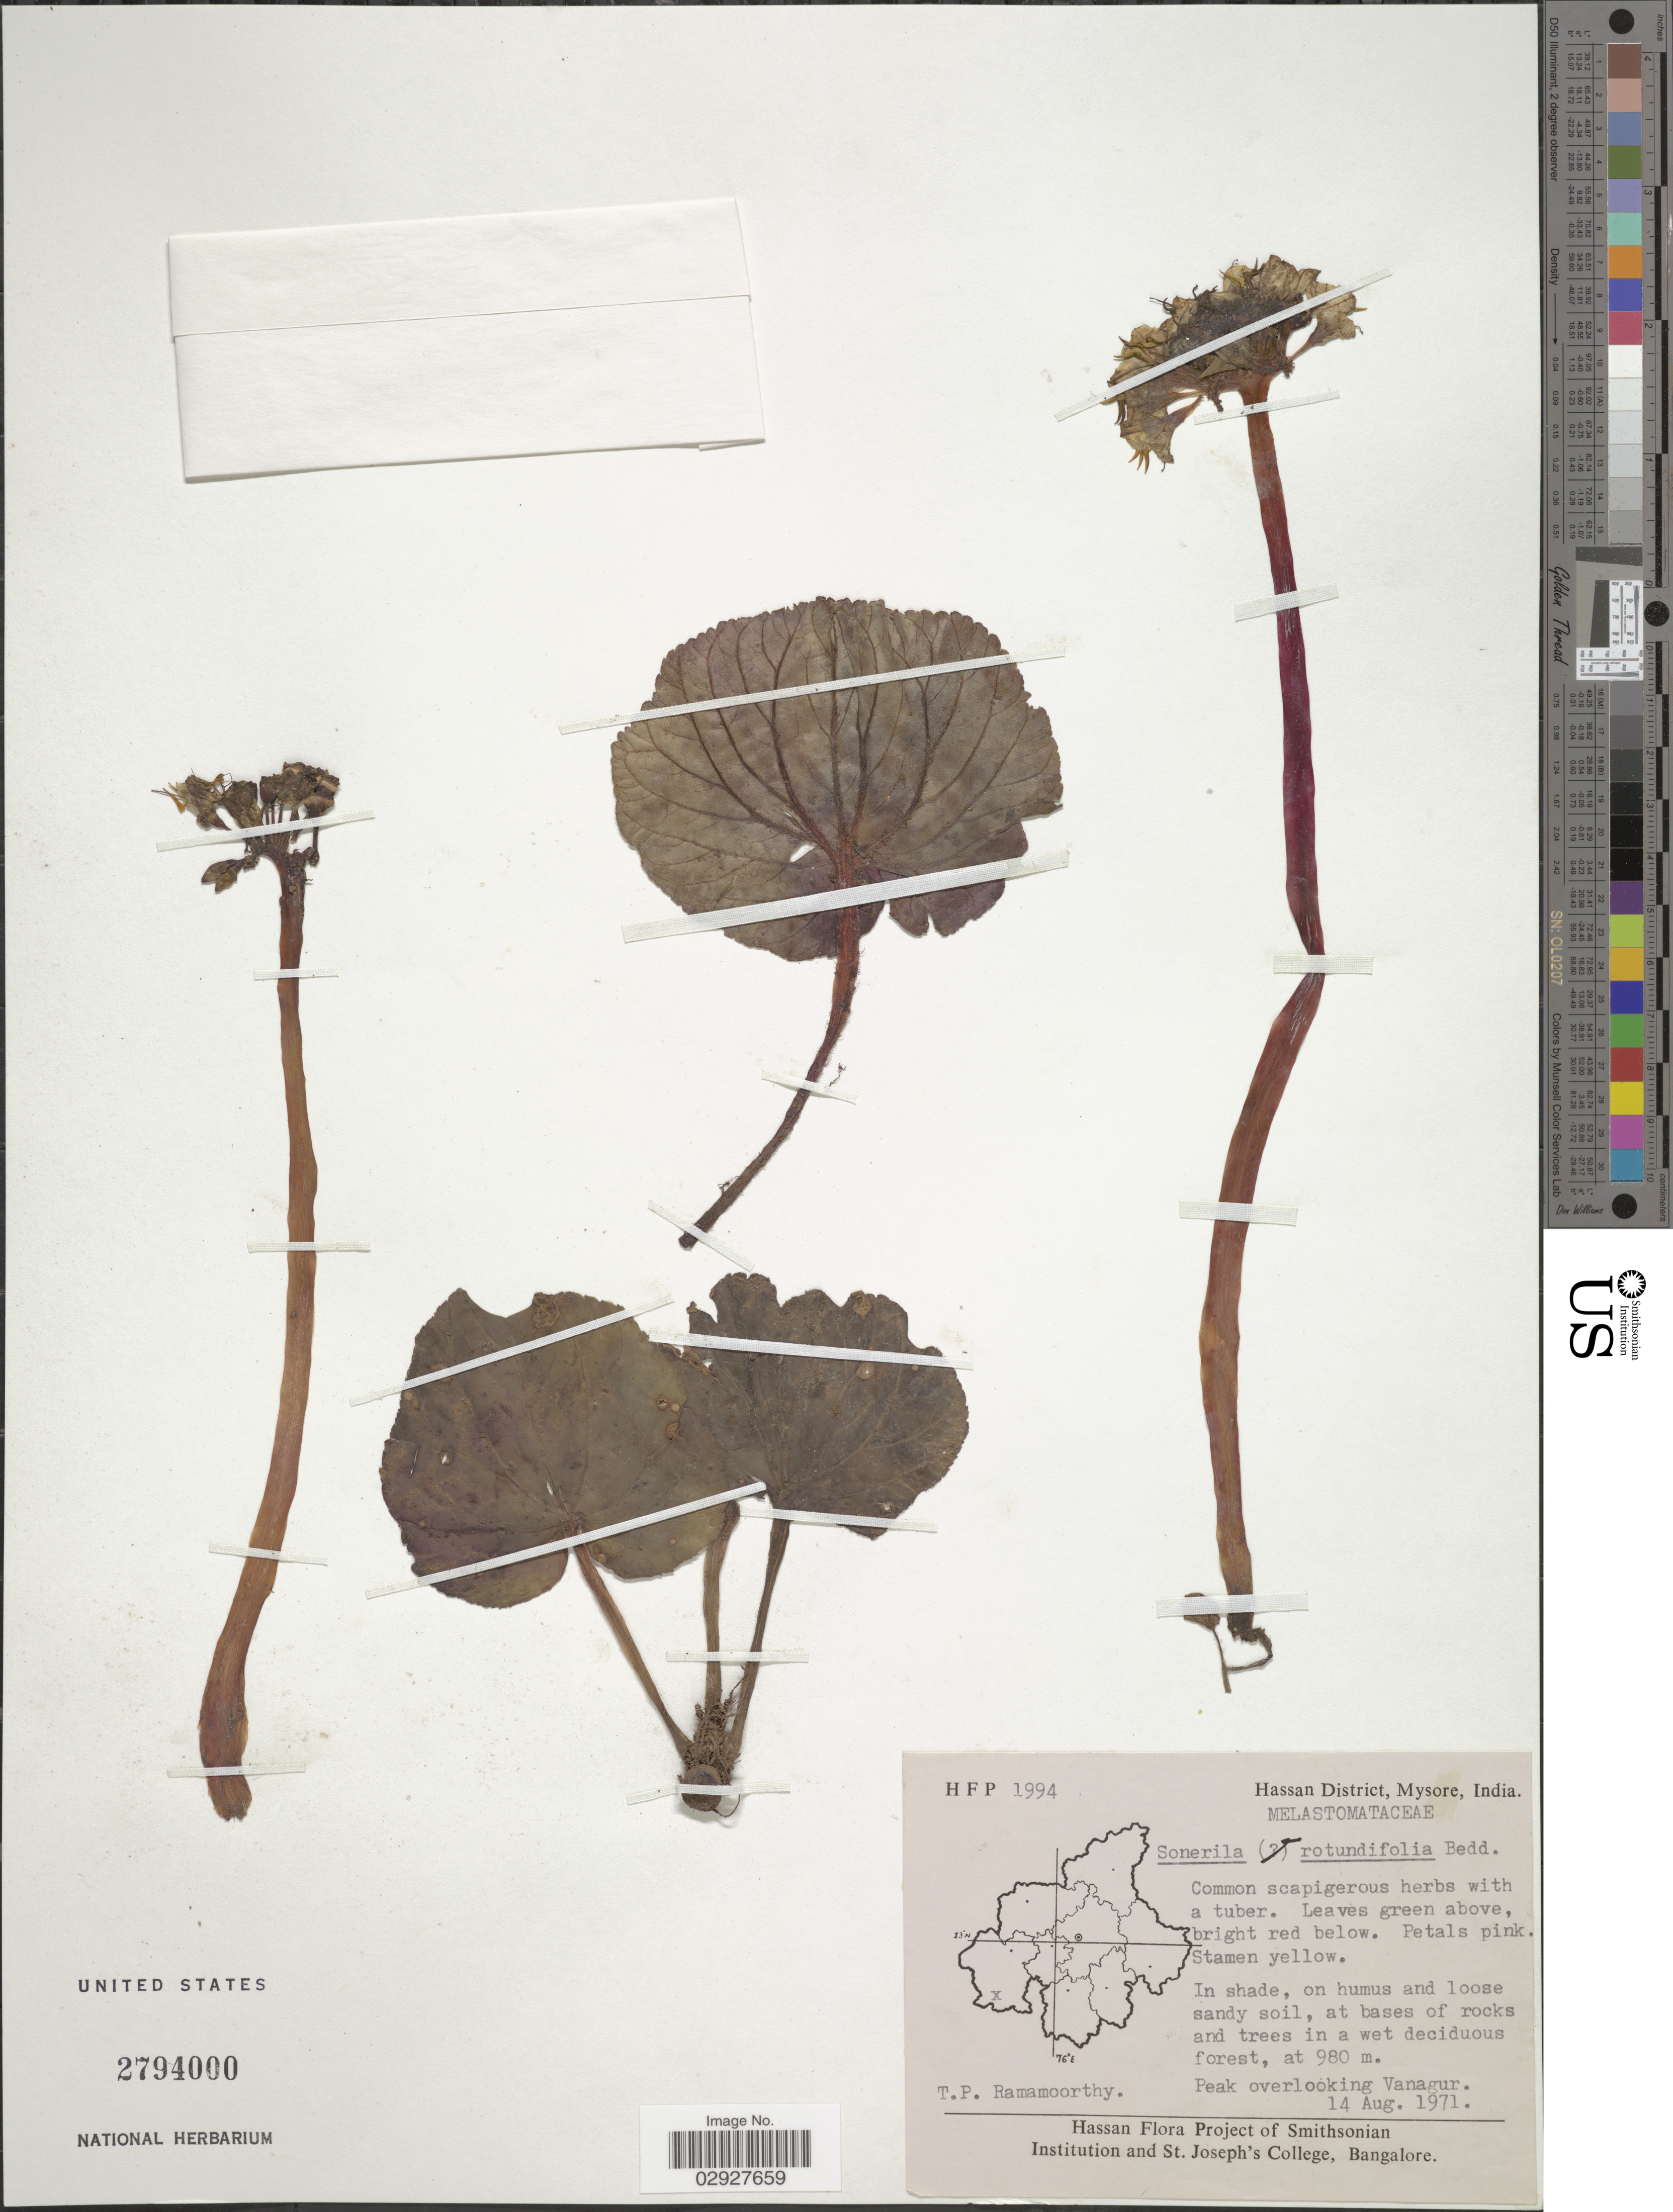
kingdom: Plantae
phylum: Tracheophyta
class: Magnoliopsida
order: Myrtales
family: Melastomataceae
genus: Sonerila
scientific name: Sonerila rotundifolia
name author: Bedd.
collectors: T. P. Ramamoorthy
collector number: HFP1994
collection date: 1971-08-14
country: India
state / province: Karnataka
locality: Hassan District, Mysore. Peak overlooking Vanagur.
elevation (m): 980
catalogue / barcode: US 2794000